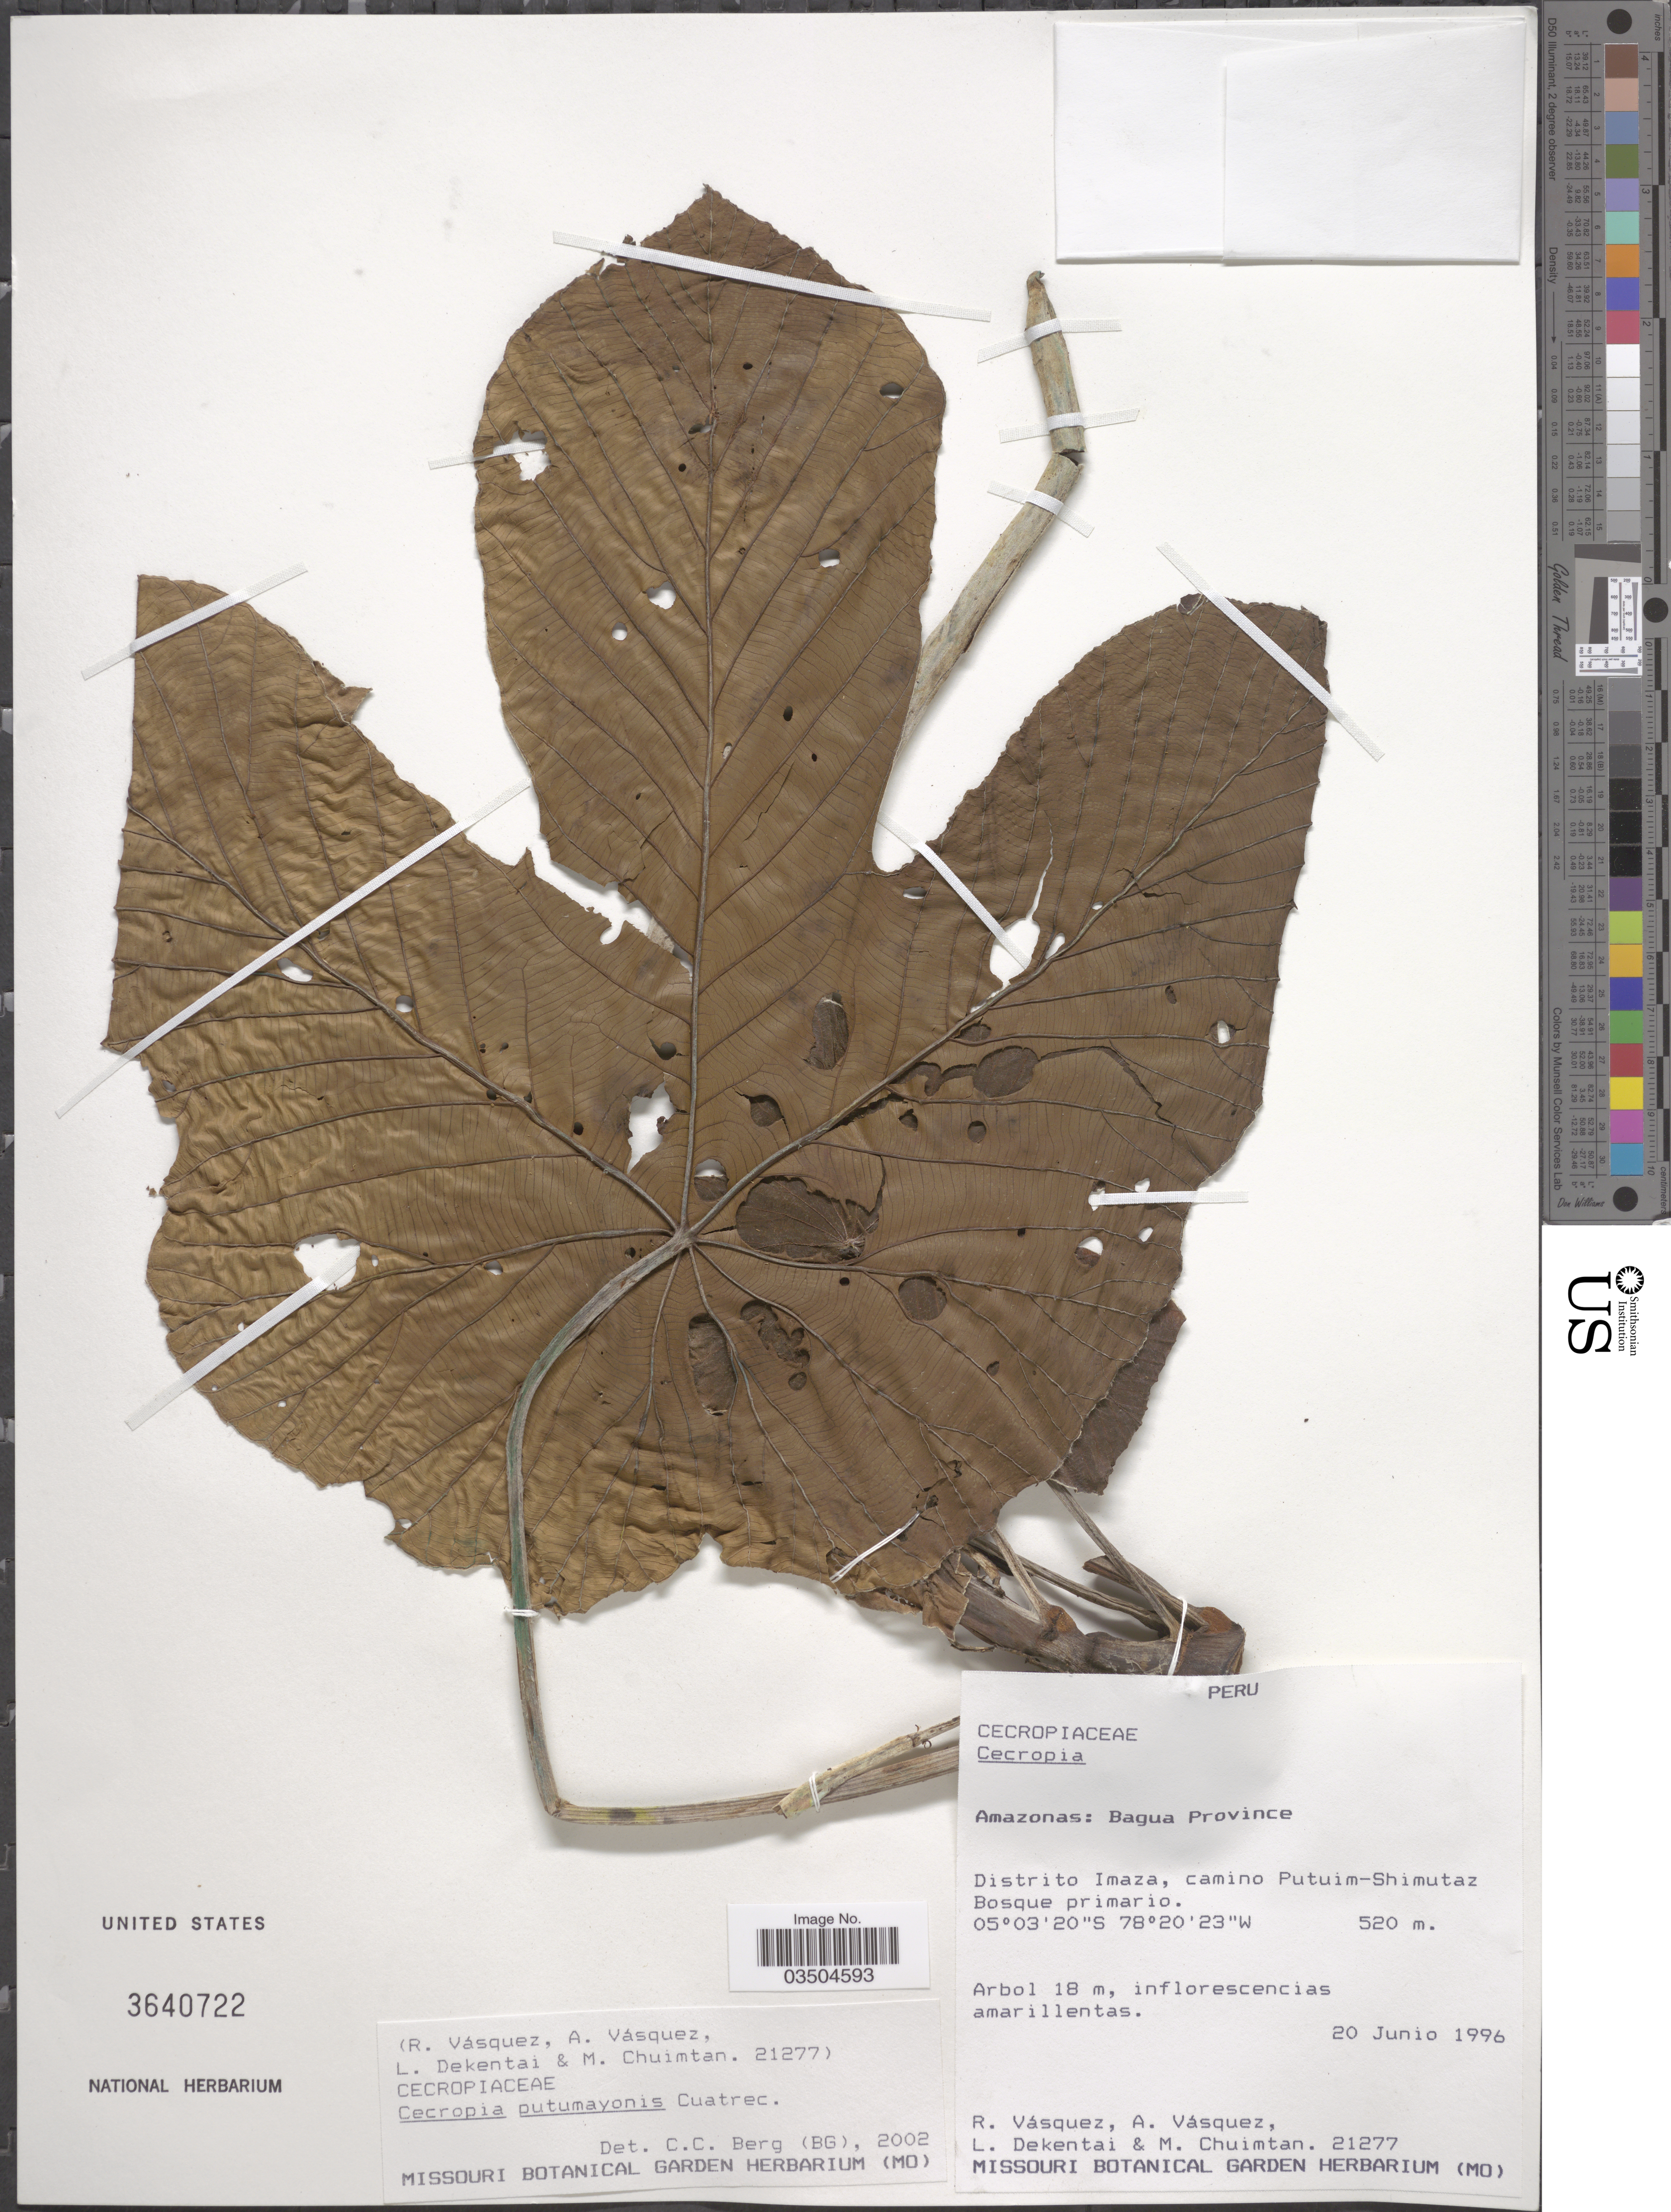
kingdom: Plantae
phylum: Tracheophyta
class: Magnoliopsida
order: Rosales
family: Urticaceae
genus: Cecropia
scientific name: Cecropia putumayonis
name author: Cuatrec.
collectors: R. Vásquez, A. Vasquez, L. Dekentai & M. Chuimtan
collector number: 21277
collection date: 1996-06-20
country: Peru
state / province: Amazonas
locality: Bagua Province. Distrito Imaza, camino Putuim-Shimutaz.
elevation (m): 520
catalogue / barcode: US 3640722